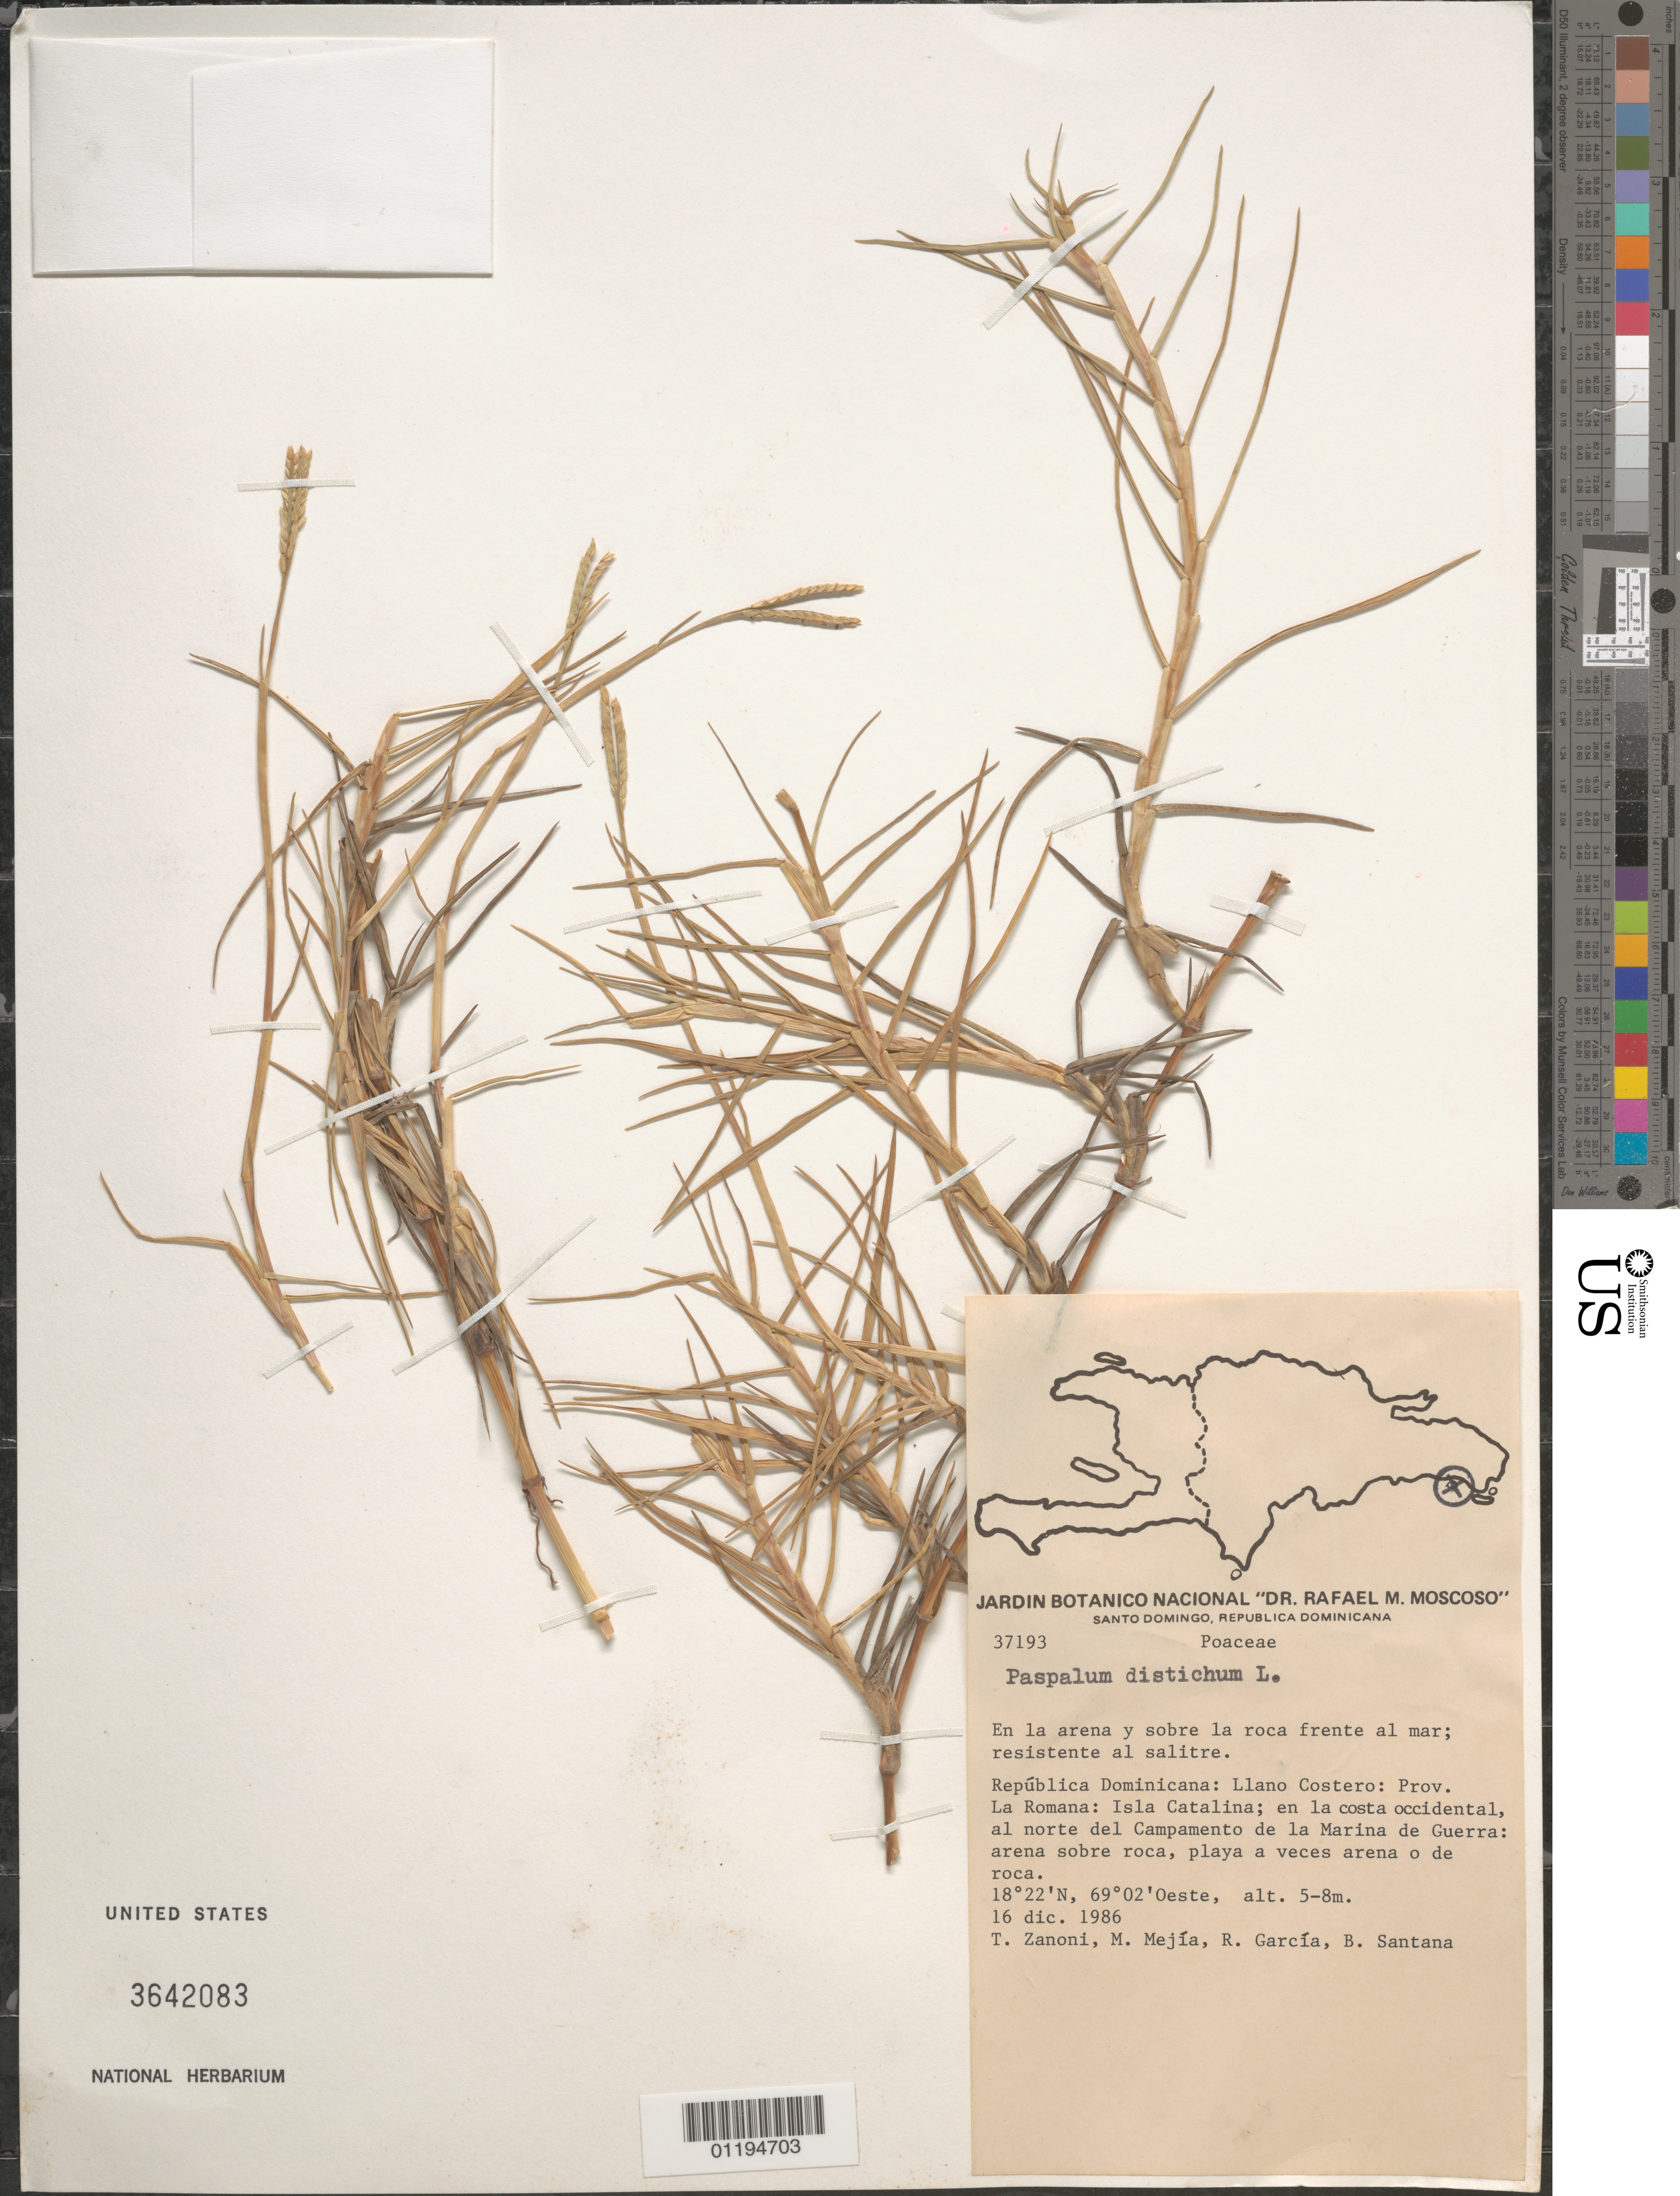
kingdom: Plantae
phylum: Tracheophyta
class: Liliopsida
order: Poales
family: Poaceae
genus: Paspalum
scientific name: Paspalum distichum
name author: L.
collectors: T. A. Zanoni, M. Mejia, B. Santana & R. Garcia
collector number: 37193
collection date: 1986-12-16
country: Dominican Republic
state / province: La Romana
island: Isla Catalina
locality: Isla Catalina N of Guerra marina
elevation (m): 5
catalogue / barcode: US 3642083